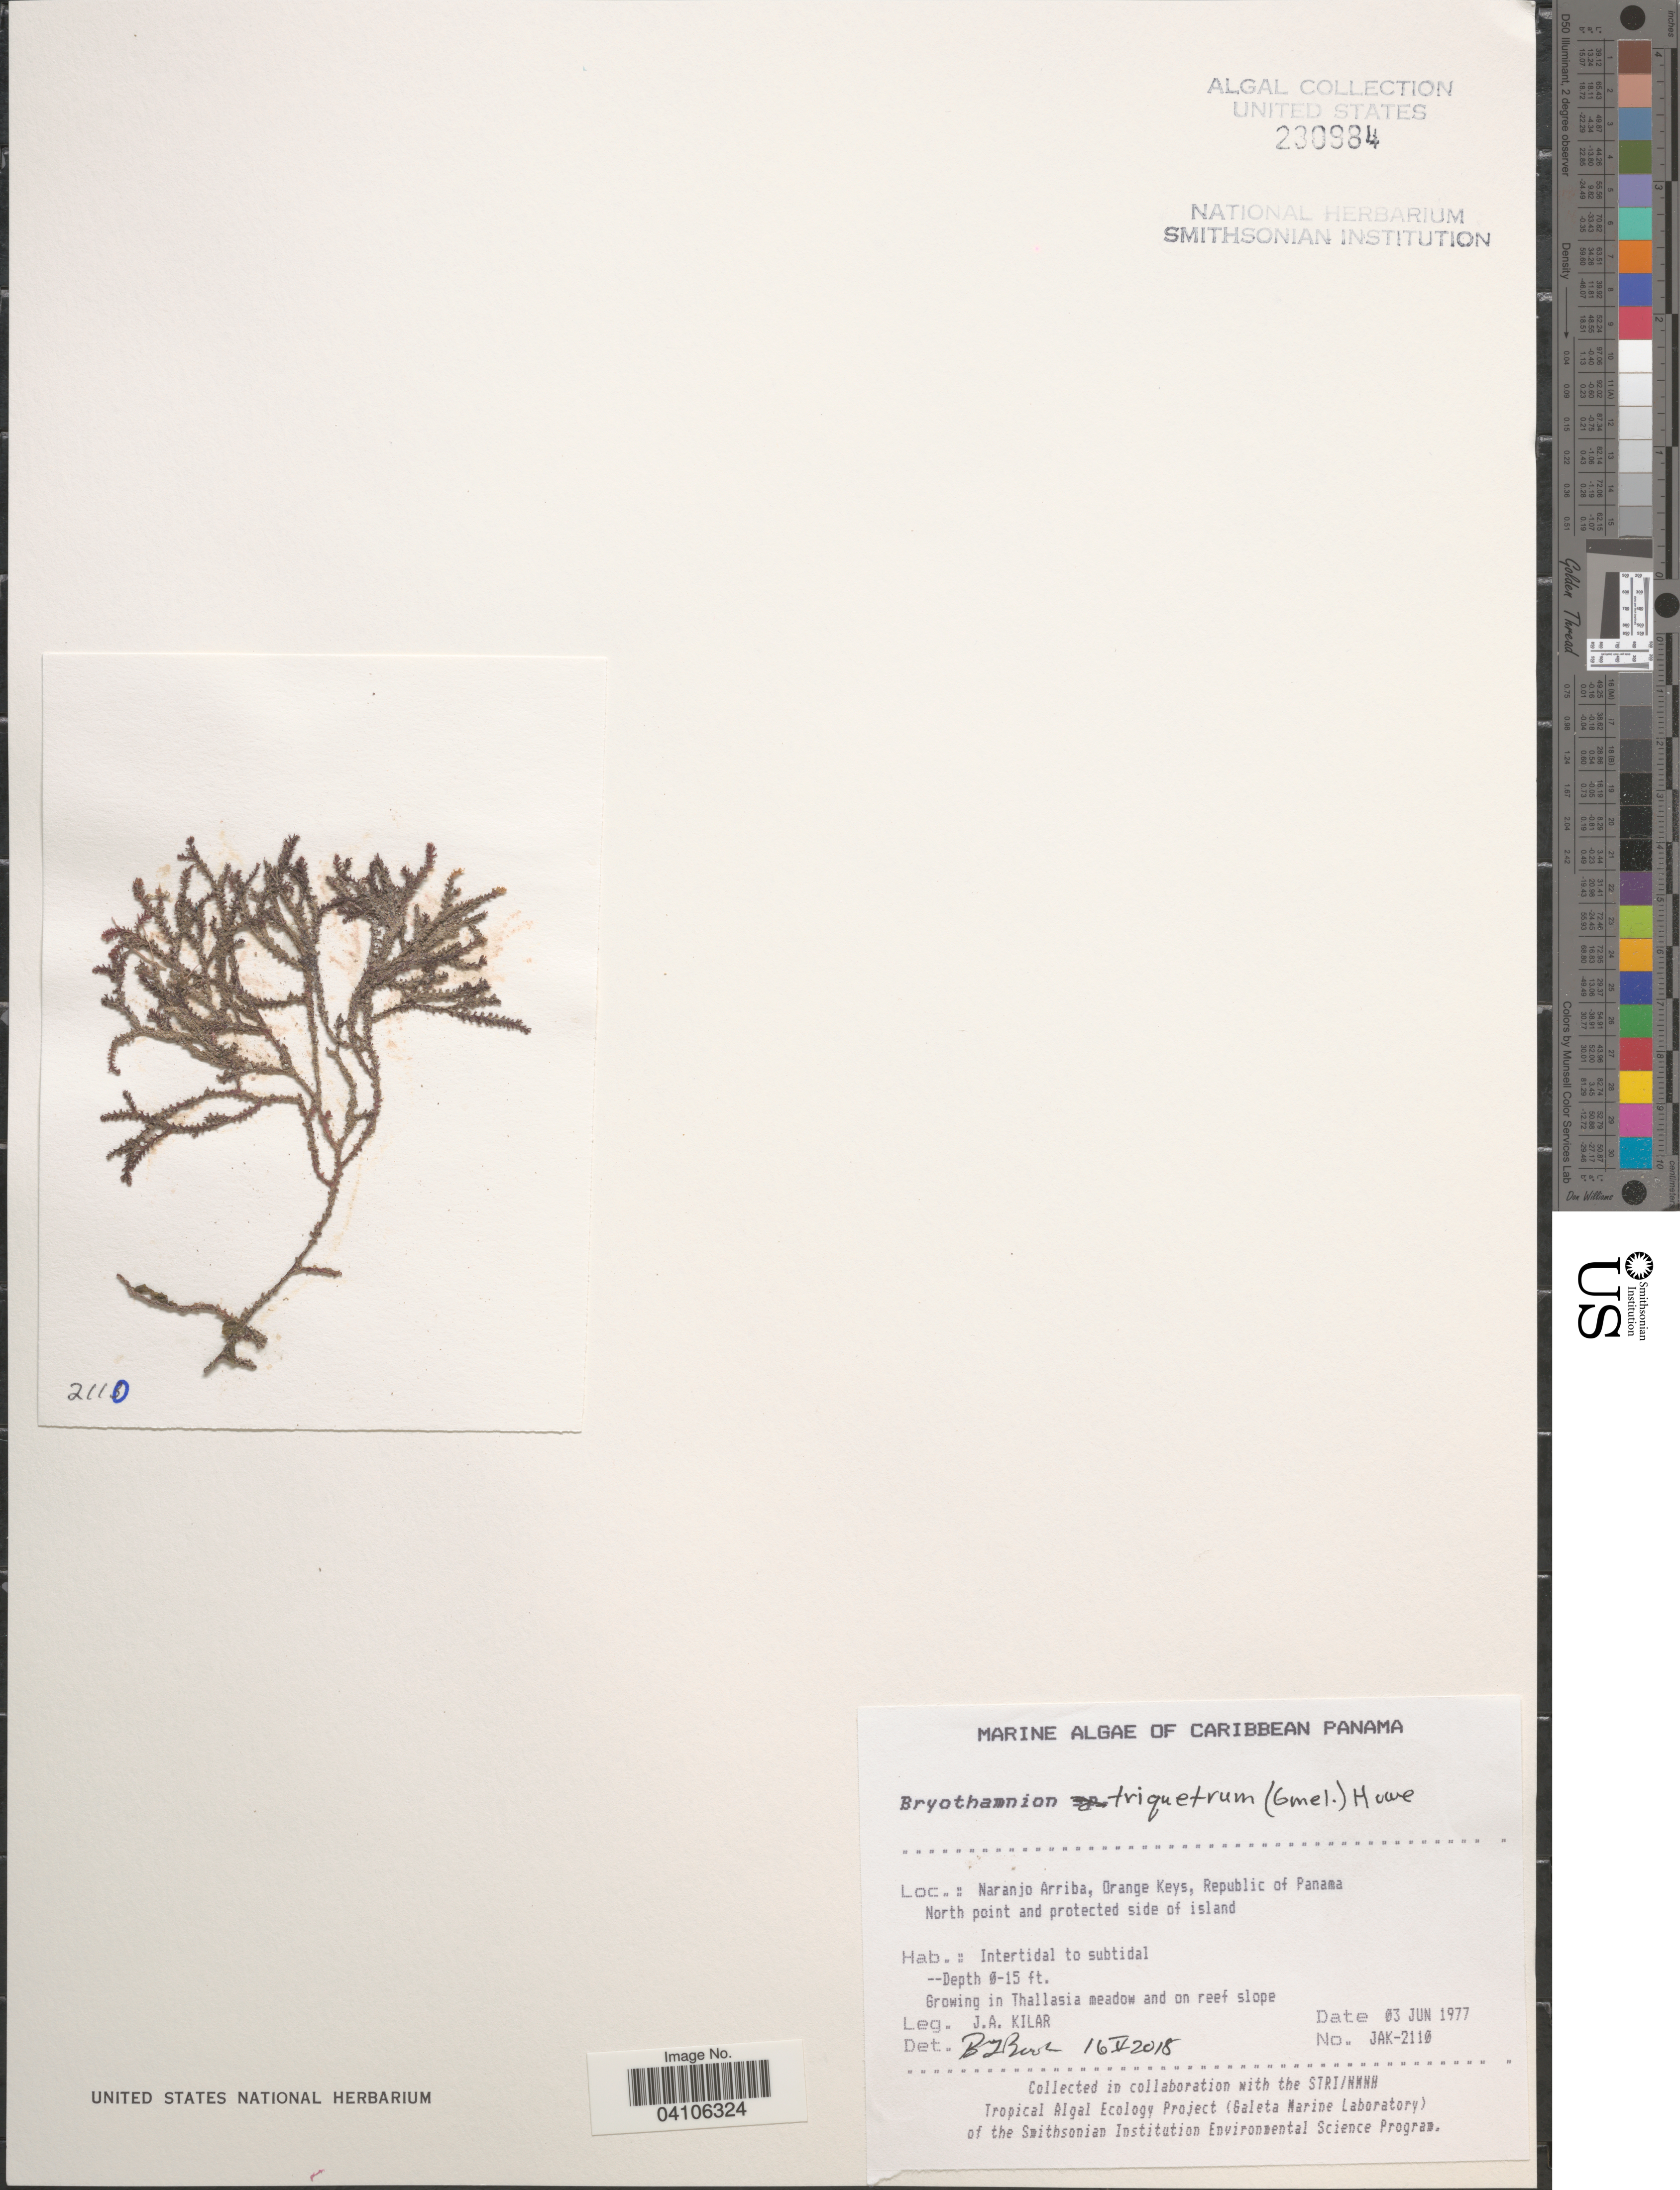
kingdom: Plantae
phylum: Rhodophyta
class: Florideophyceae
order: Ceramiales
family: Rhodomelaceae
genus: Alsidium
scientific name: Alsidium sp.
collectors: J. A. Kilar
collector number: JAK-2110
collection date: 1977-06-03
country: Panama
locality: Caribbean Panama. Naranjo Arriba, Orange Keys, Republic of Panama. North point and protected side of island.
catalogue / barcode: US 230984